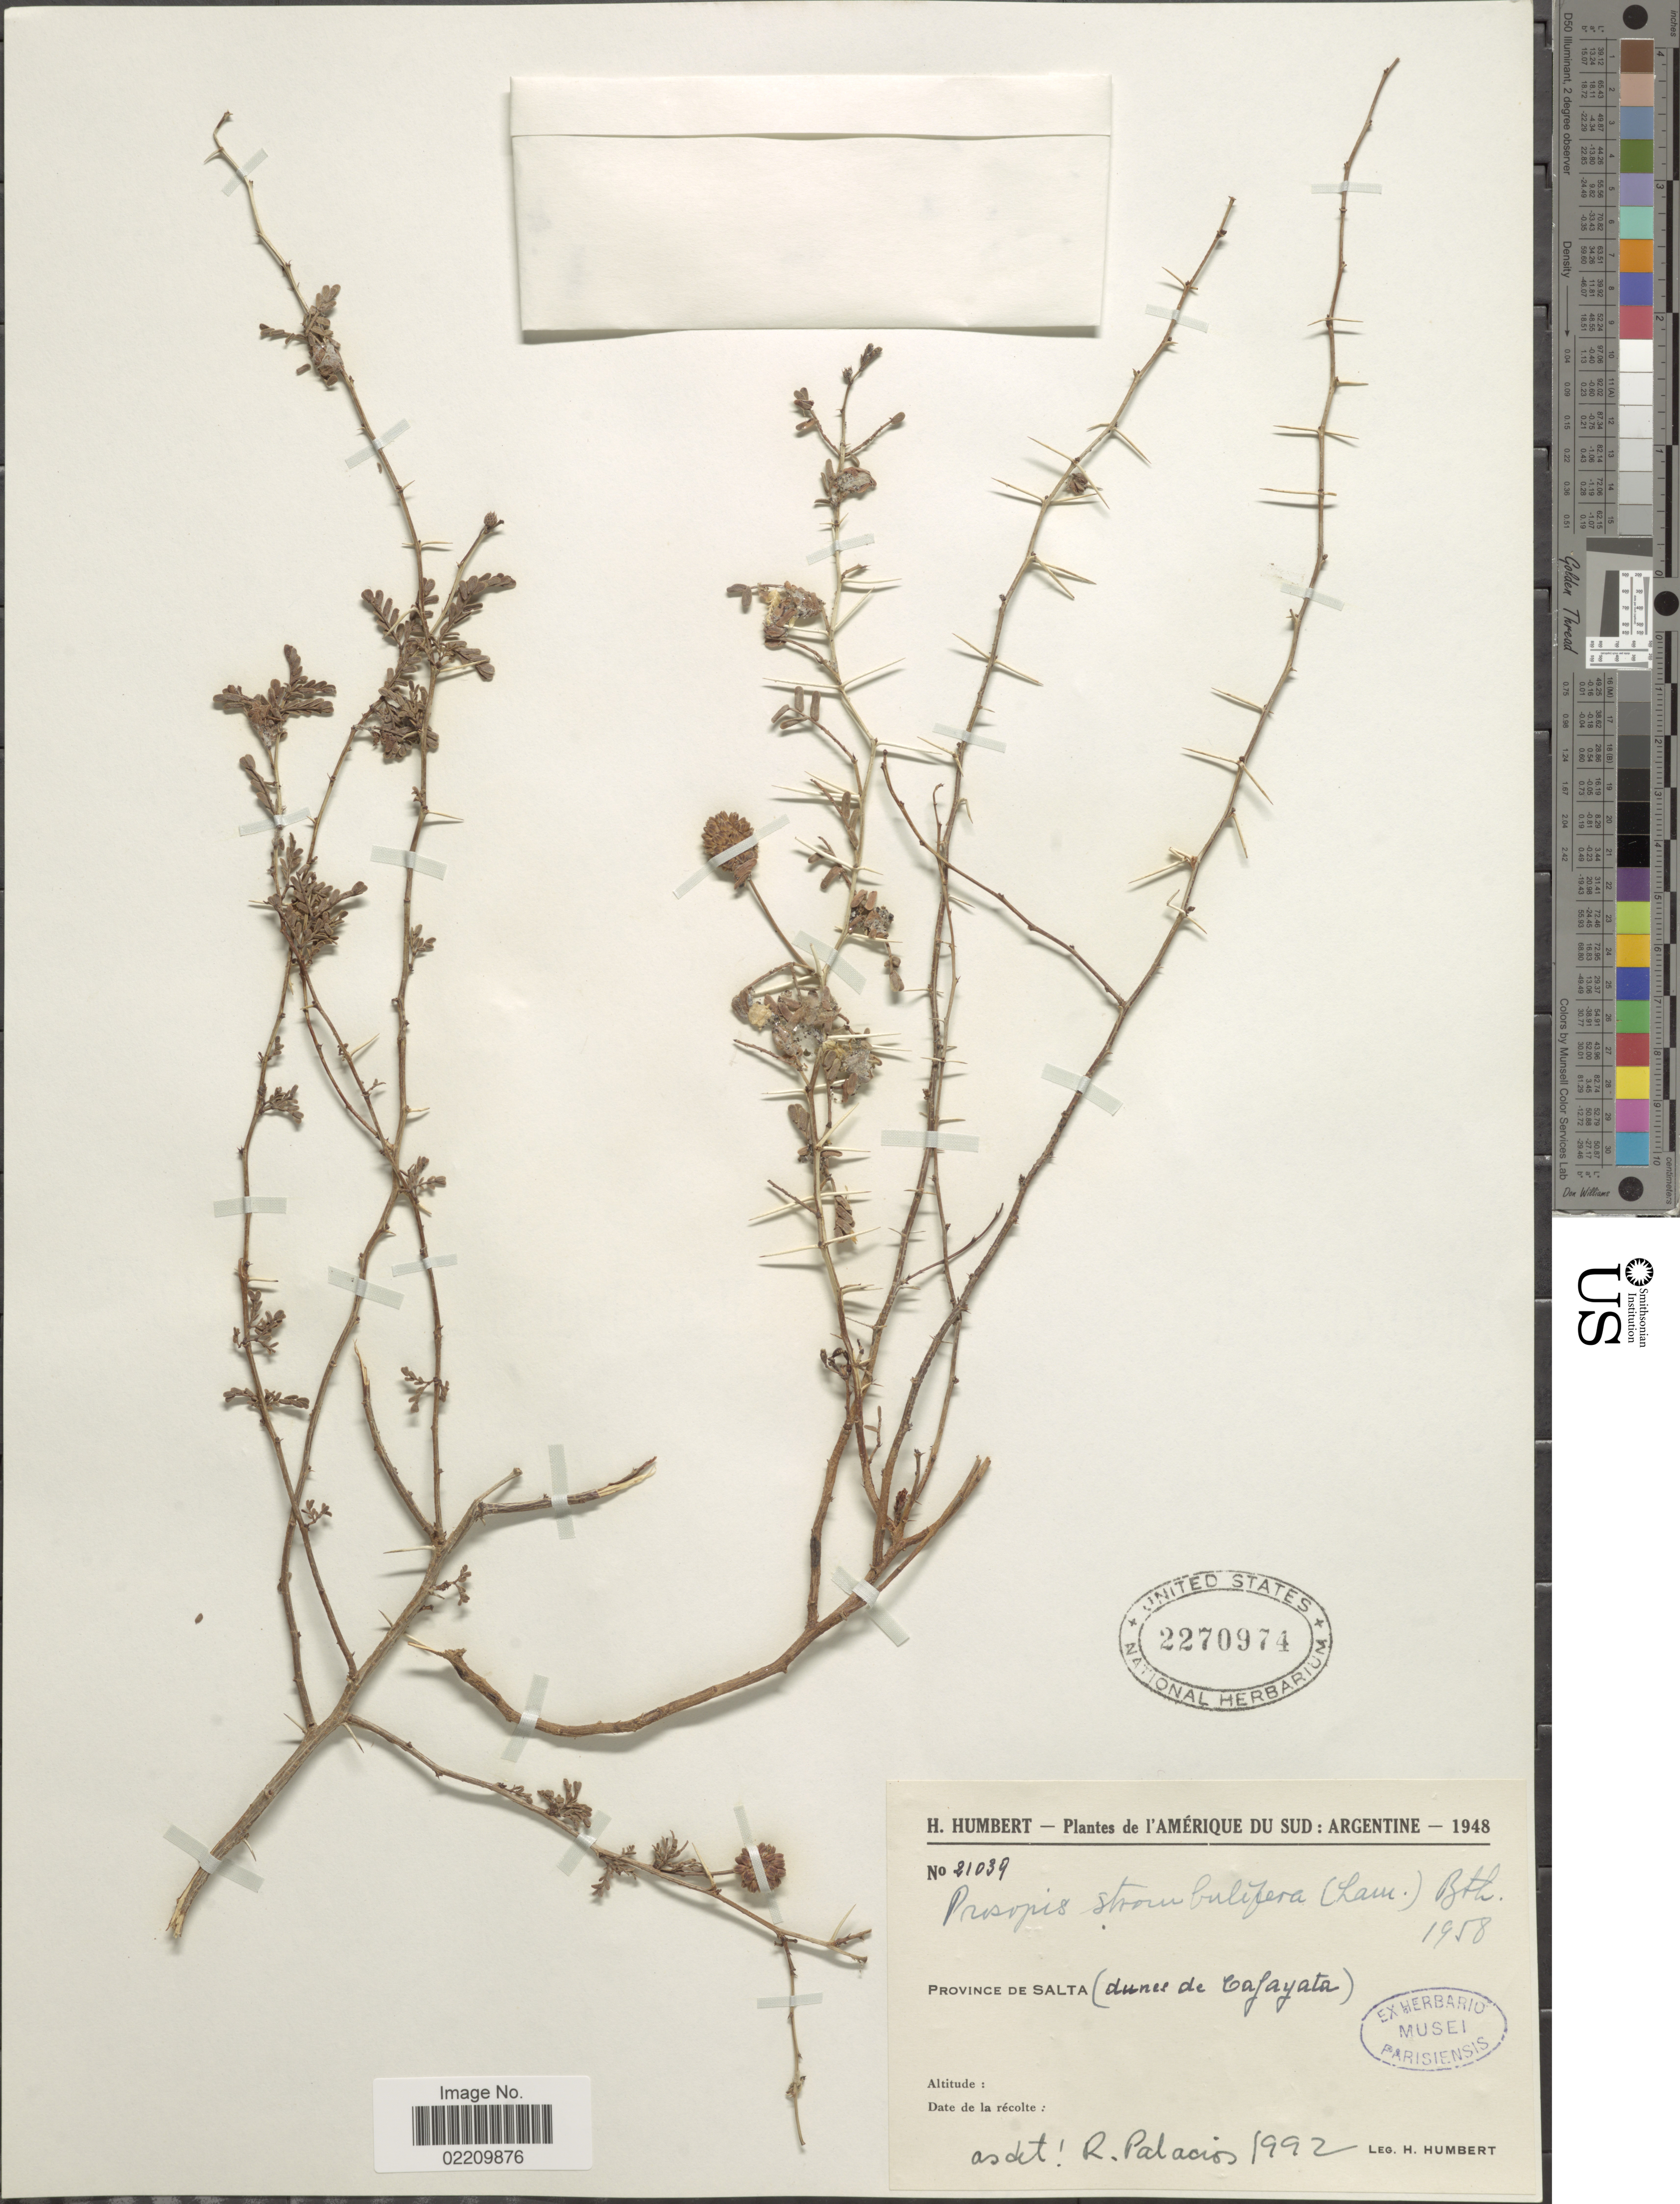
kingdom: Plantae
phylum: Tracheophyta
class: Magnoliopsida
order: Fabales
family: Fabaceae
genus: Strombocarpa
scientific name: Strombocarpa strombulifera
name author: (Lam.) A. Gray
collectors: H. Humbert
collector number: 21039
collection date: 1948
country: Argentina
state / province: Salta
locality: L'Amerique du Sud, dunes de Cafayata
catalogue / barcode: US 2270974